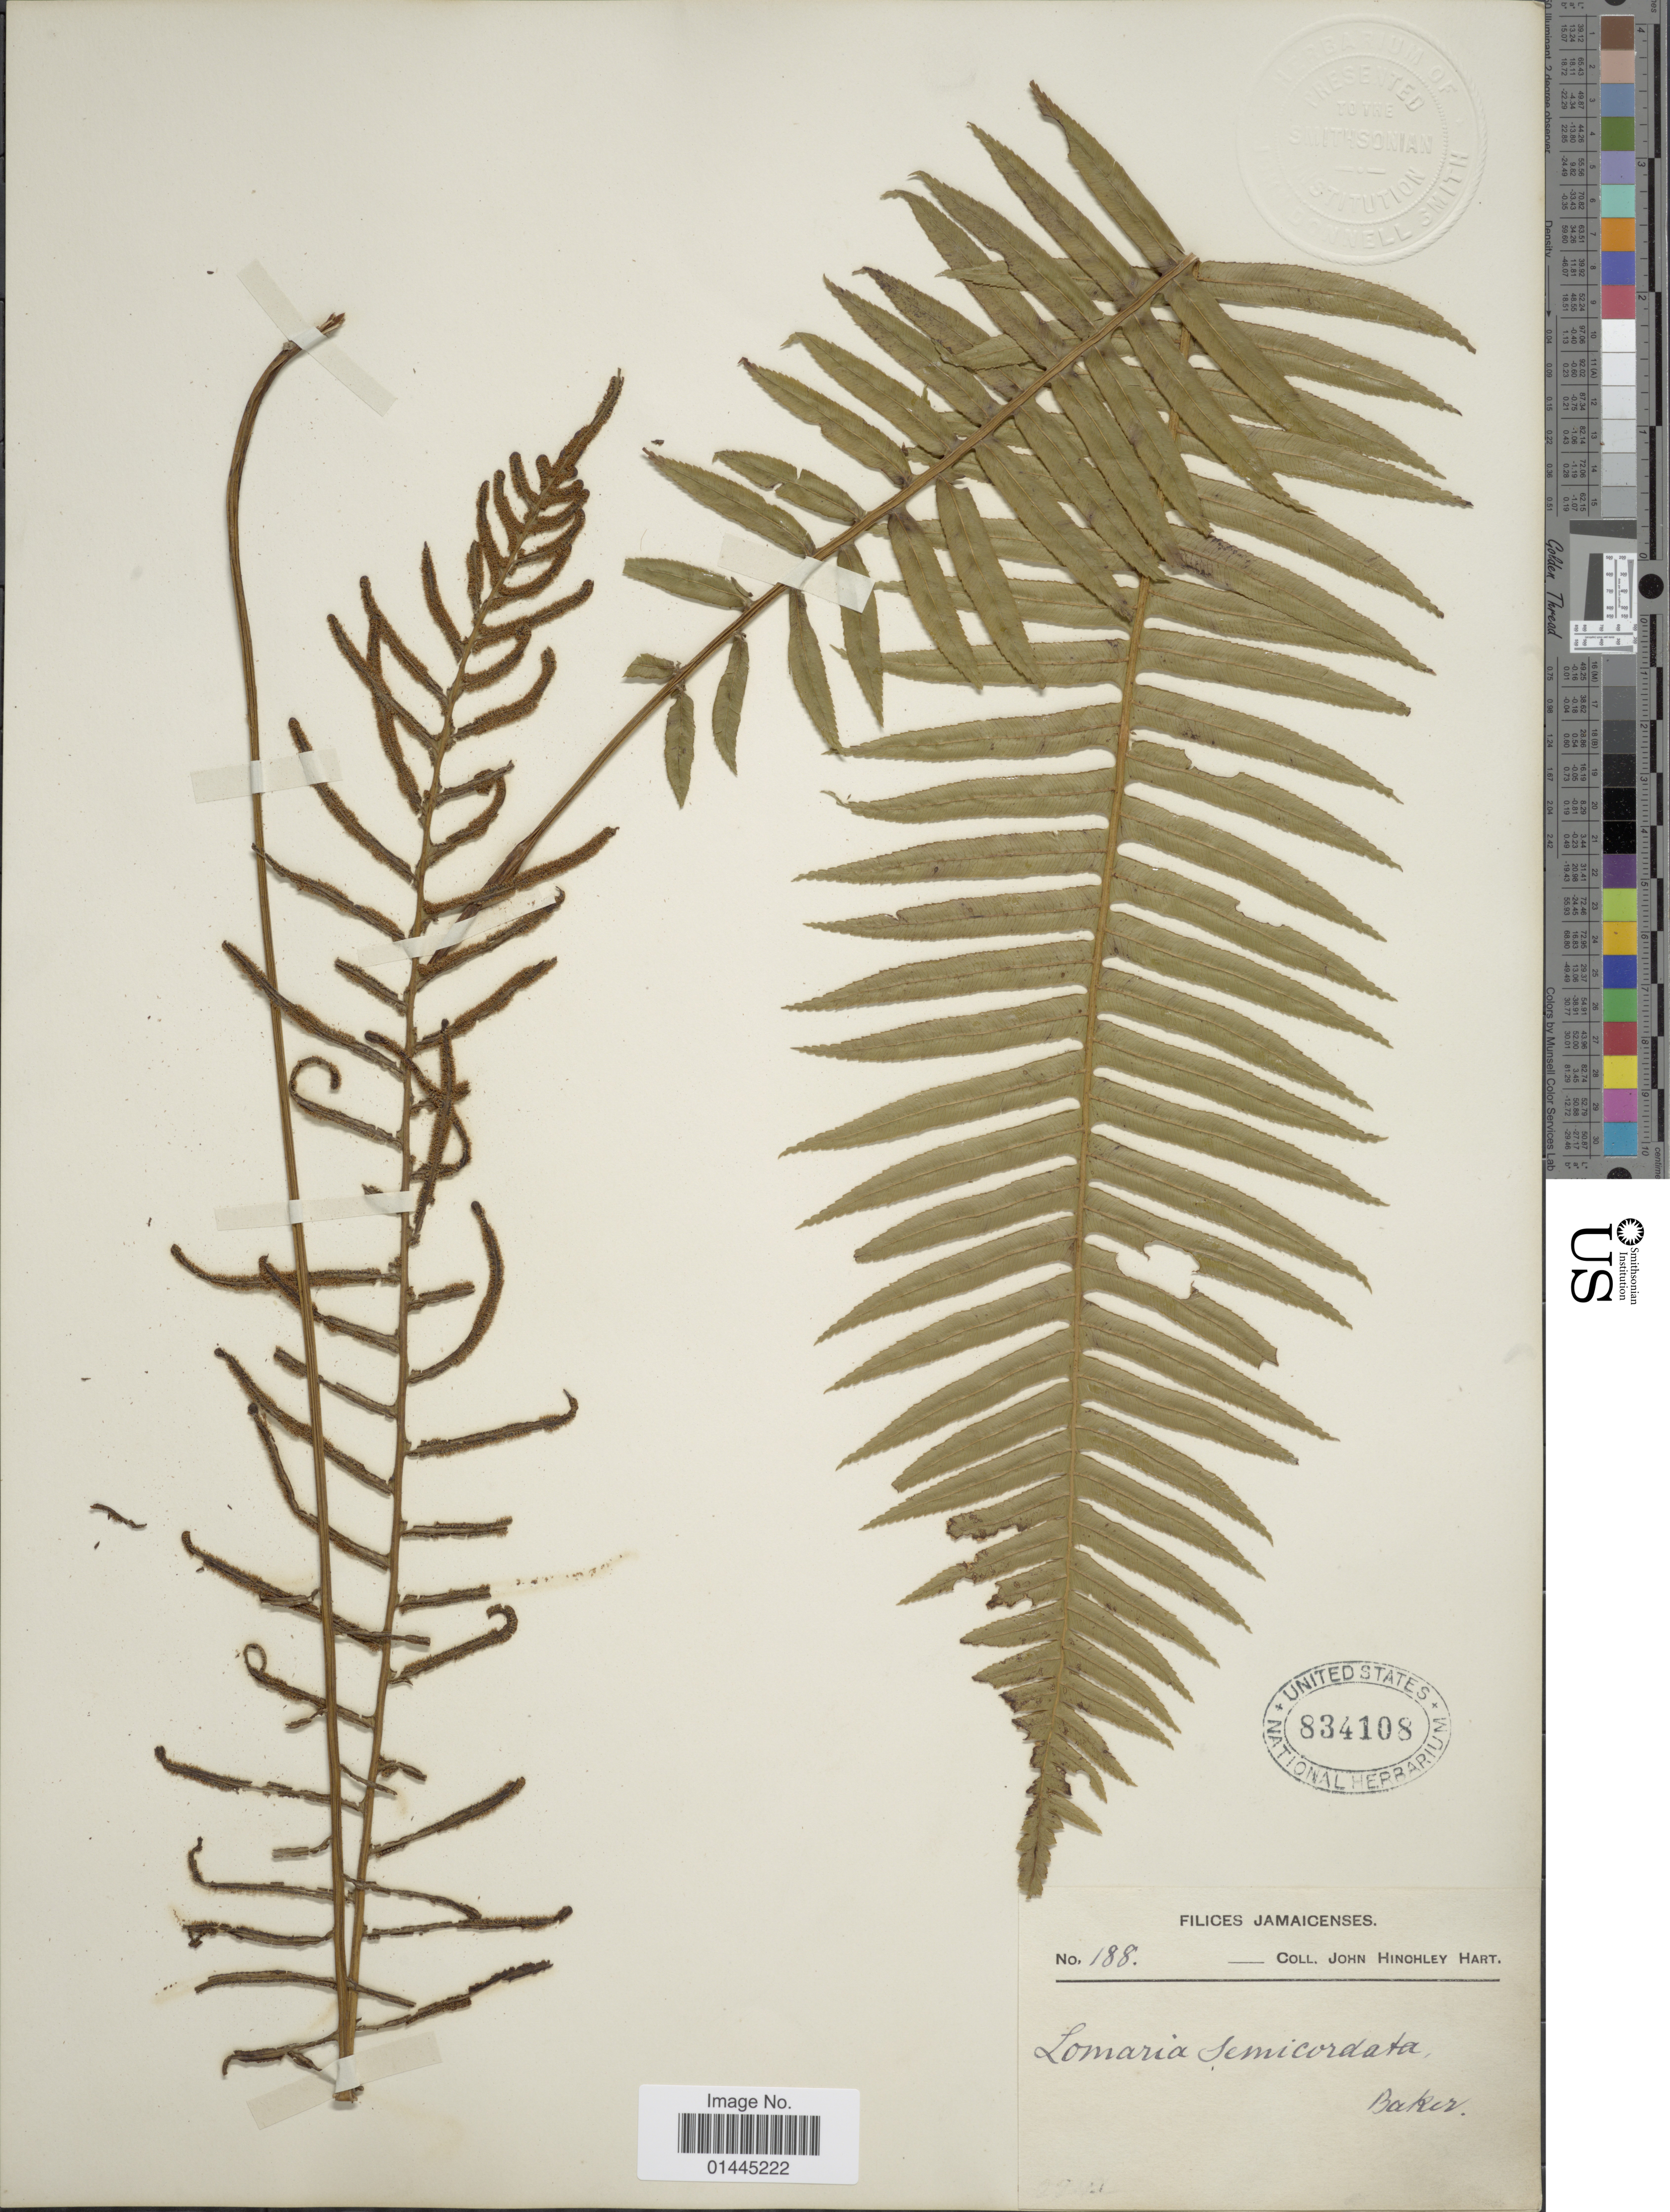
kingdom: Plantae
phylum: Tracheophyta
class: Polypodiopsida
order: Cyatheales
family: Plagiogyriaceae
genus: Plagiogyria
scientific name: Plagiogyria semicordata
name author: (C. Presl) Christ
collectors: J. H. Hart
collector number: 188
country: Jamaica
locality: Jamaicenses.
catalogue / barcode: US 834108